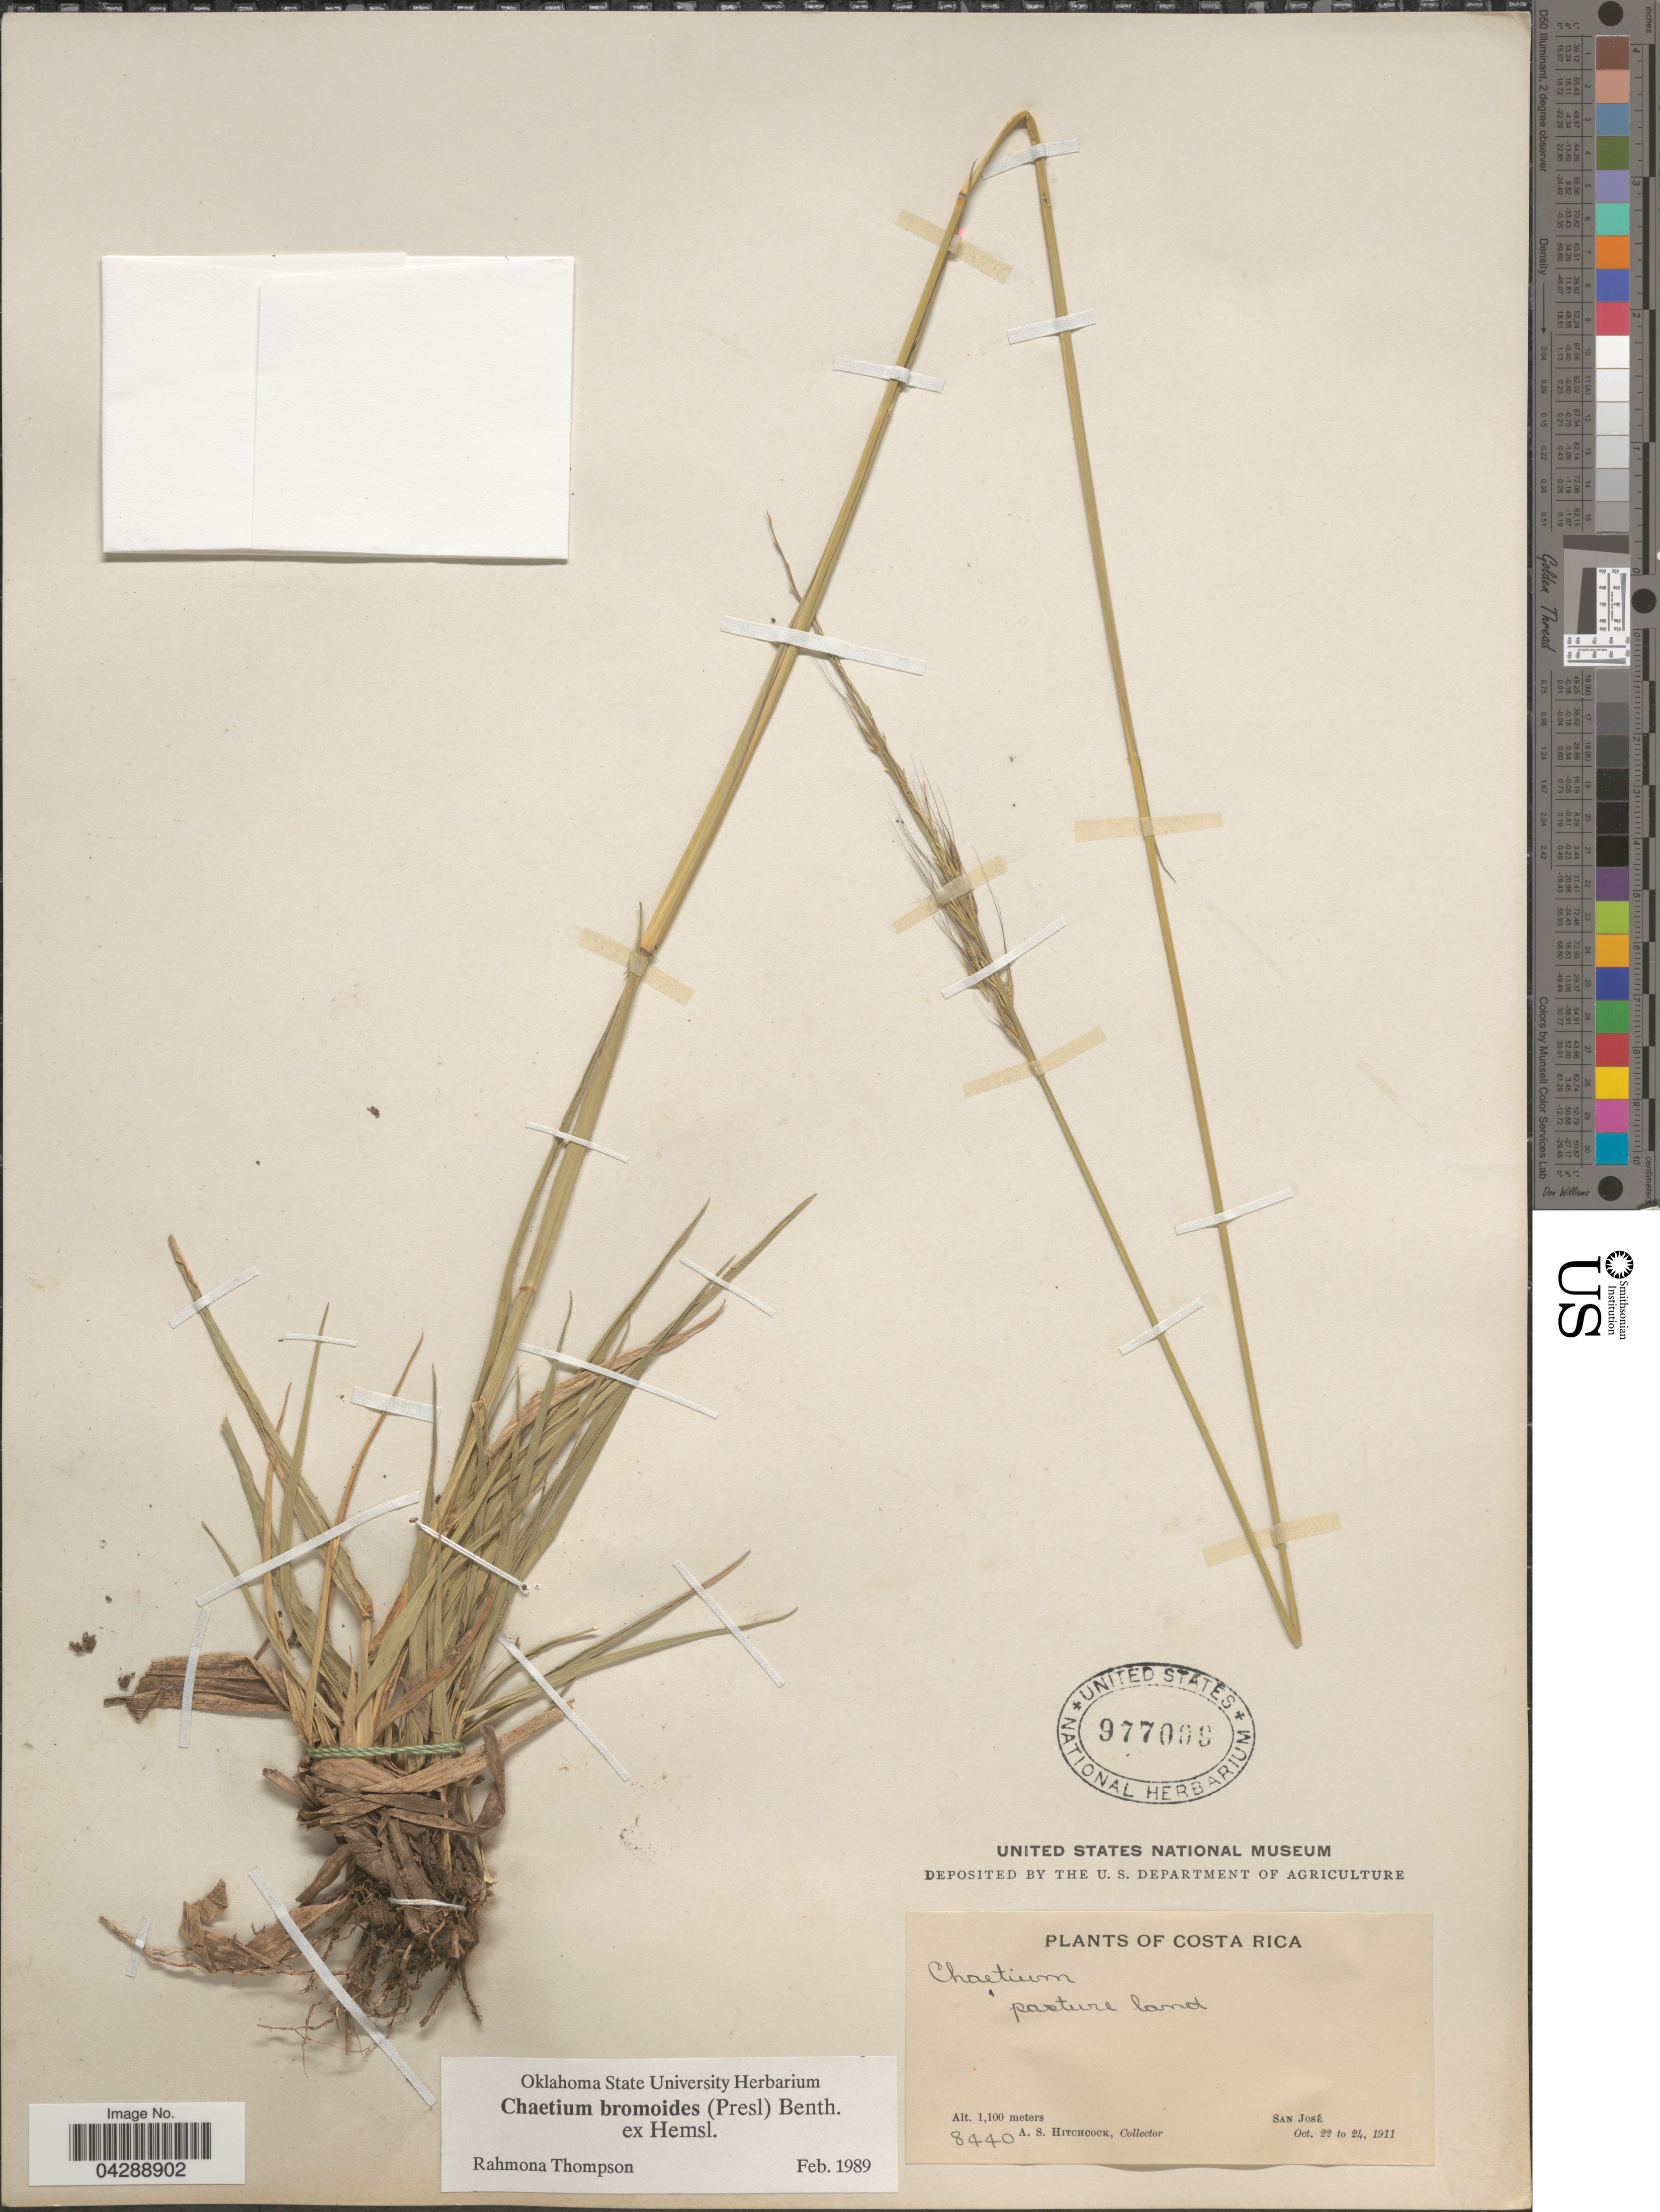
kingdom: Plantae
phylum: Tracheophyta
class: Liliopsida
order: Poales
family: Poaceae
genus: Chaetium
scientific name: Chaetium bromoides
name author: (J. Presl) Benth. ex Hemsl.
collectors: A. S. Hitchcock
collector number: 8440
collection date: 1911-10-22/1911-10-24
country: Costa Rica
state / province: San José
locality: Pasture land.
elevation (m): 1100